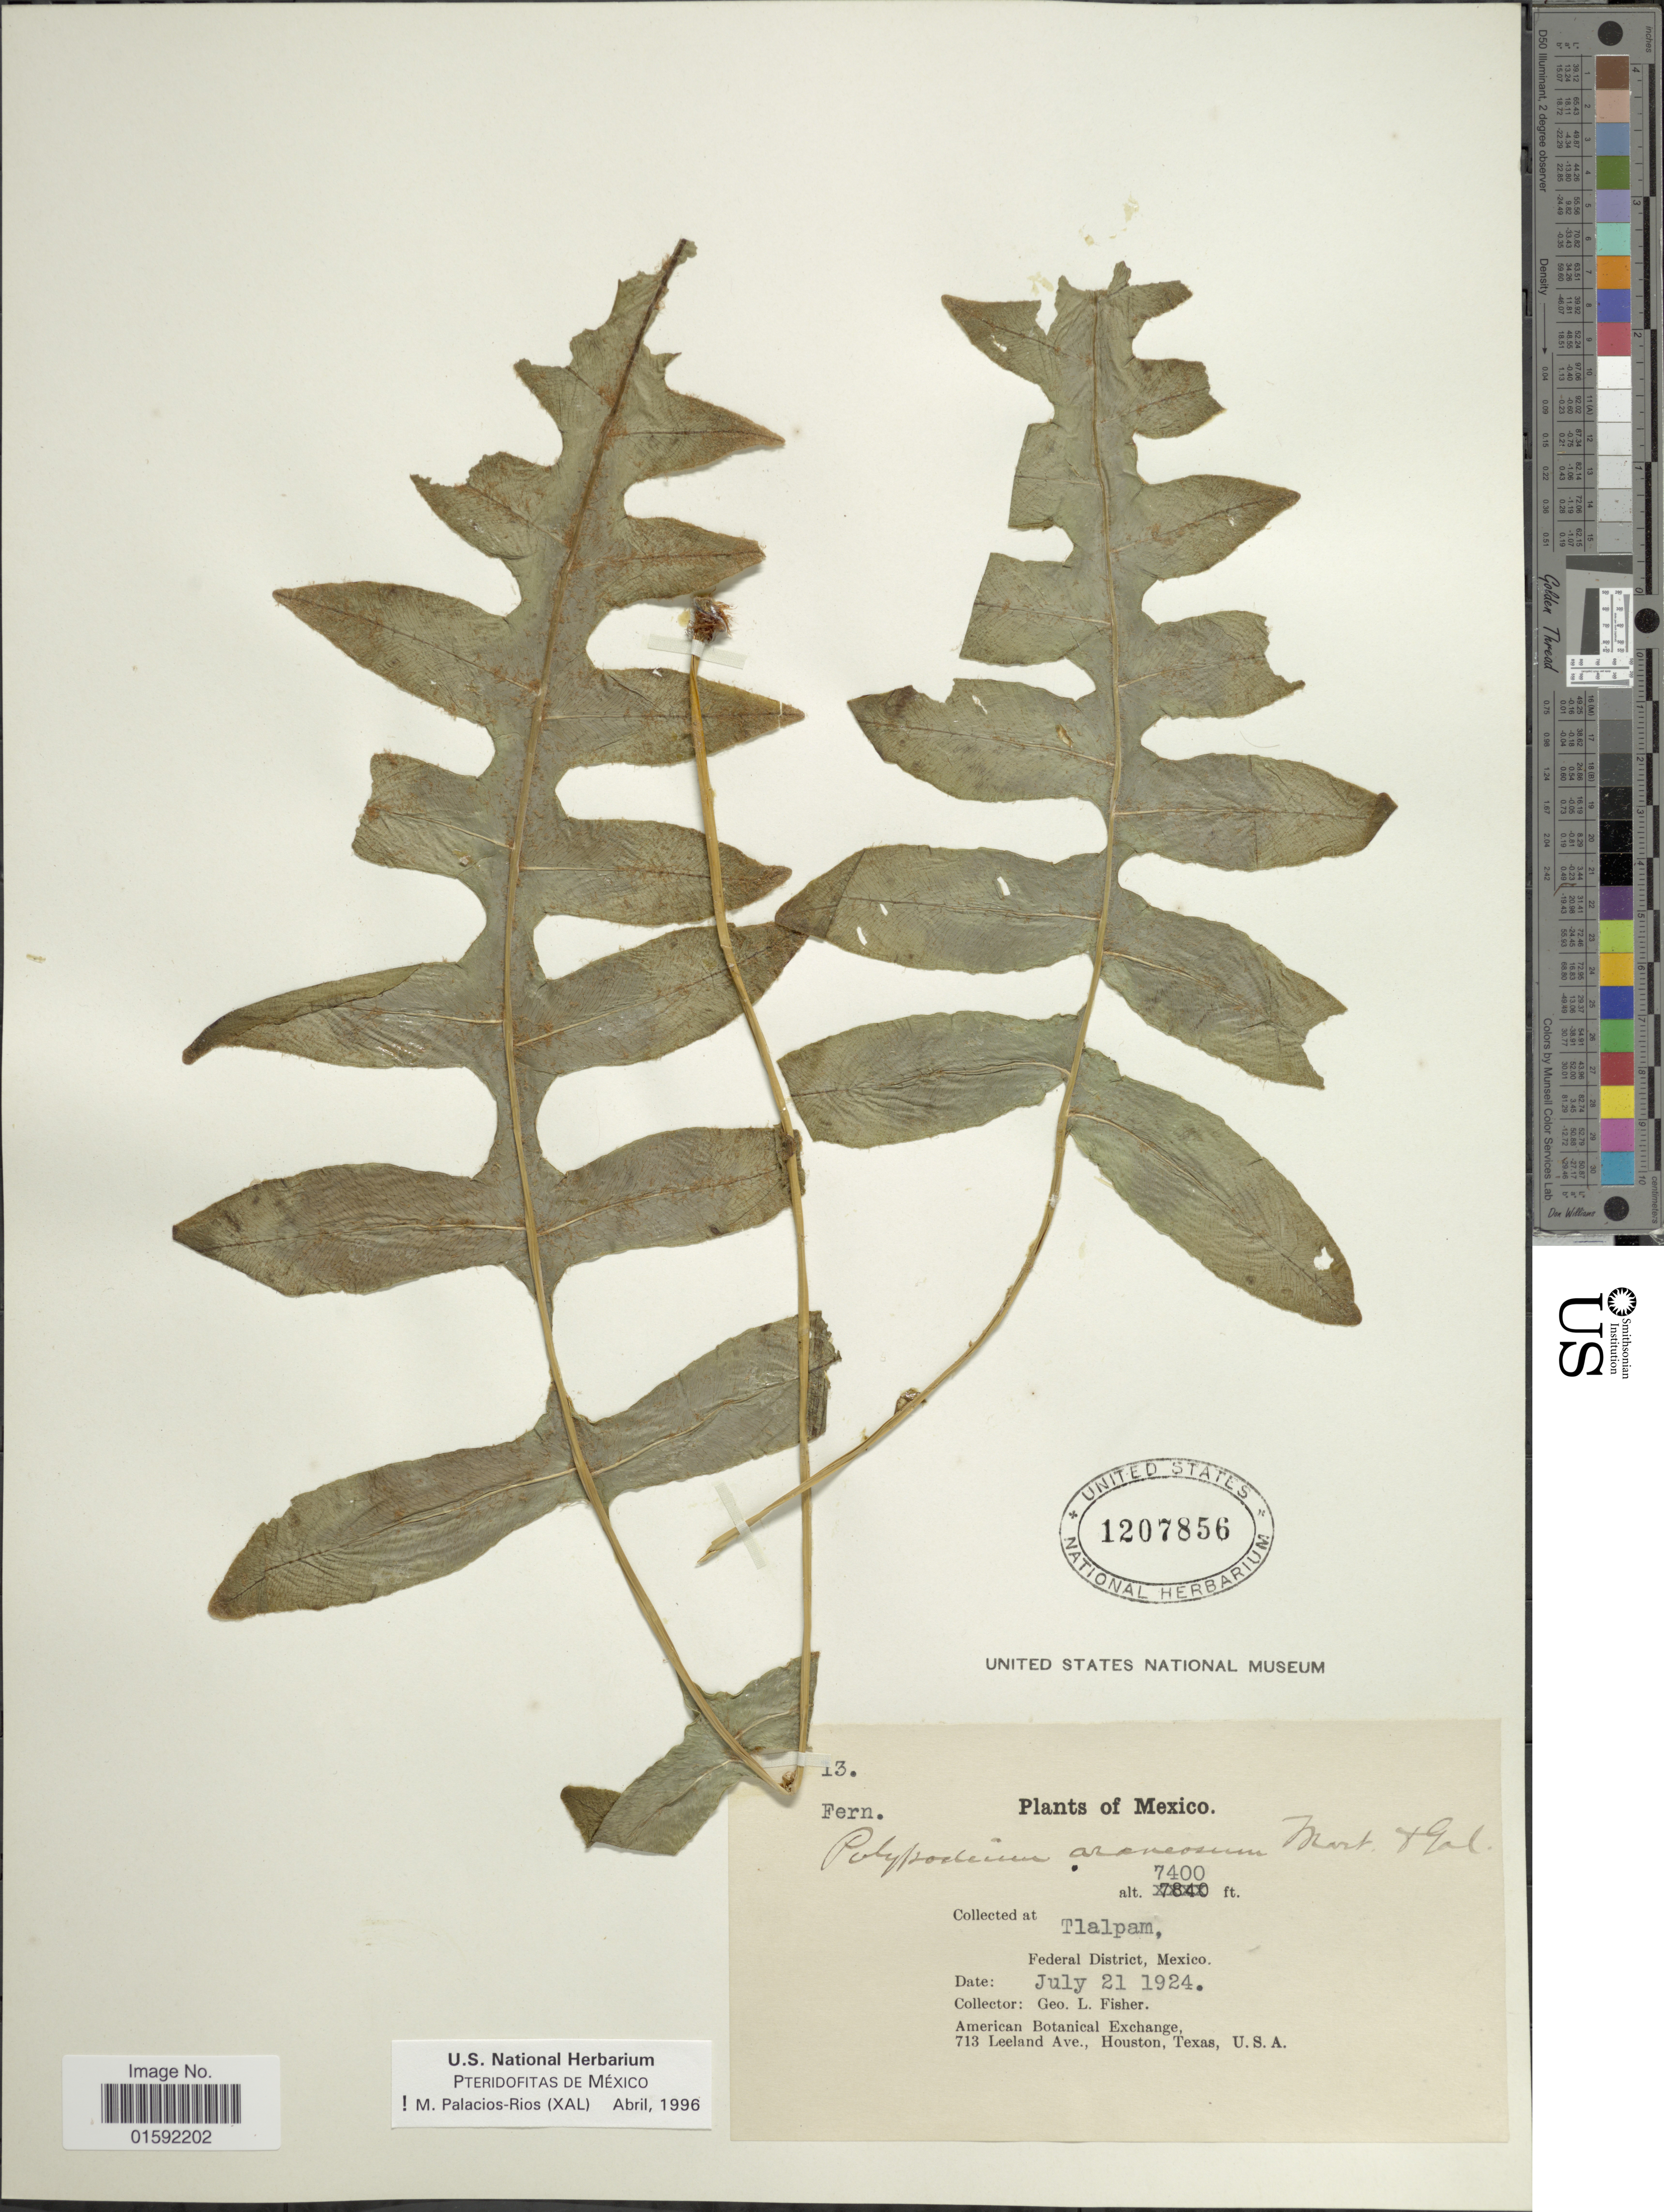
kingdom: Plantae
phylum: Tracheophyta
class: Polypodiopsida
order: Polypodiales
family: Polypodiaceae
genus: Phlebodium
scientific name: Phlebodium araneosum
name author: (M. Martens) Mickel & Beitel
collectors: G. L. Fisher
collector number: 13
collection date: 1924-07-21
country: Mexico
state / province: Distrito Federal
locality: Tlalpam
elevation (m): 2256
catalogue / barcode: US 1207856